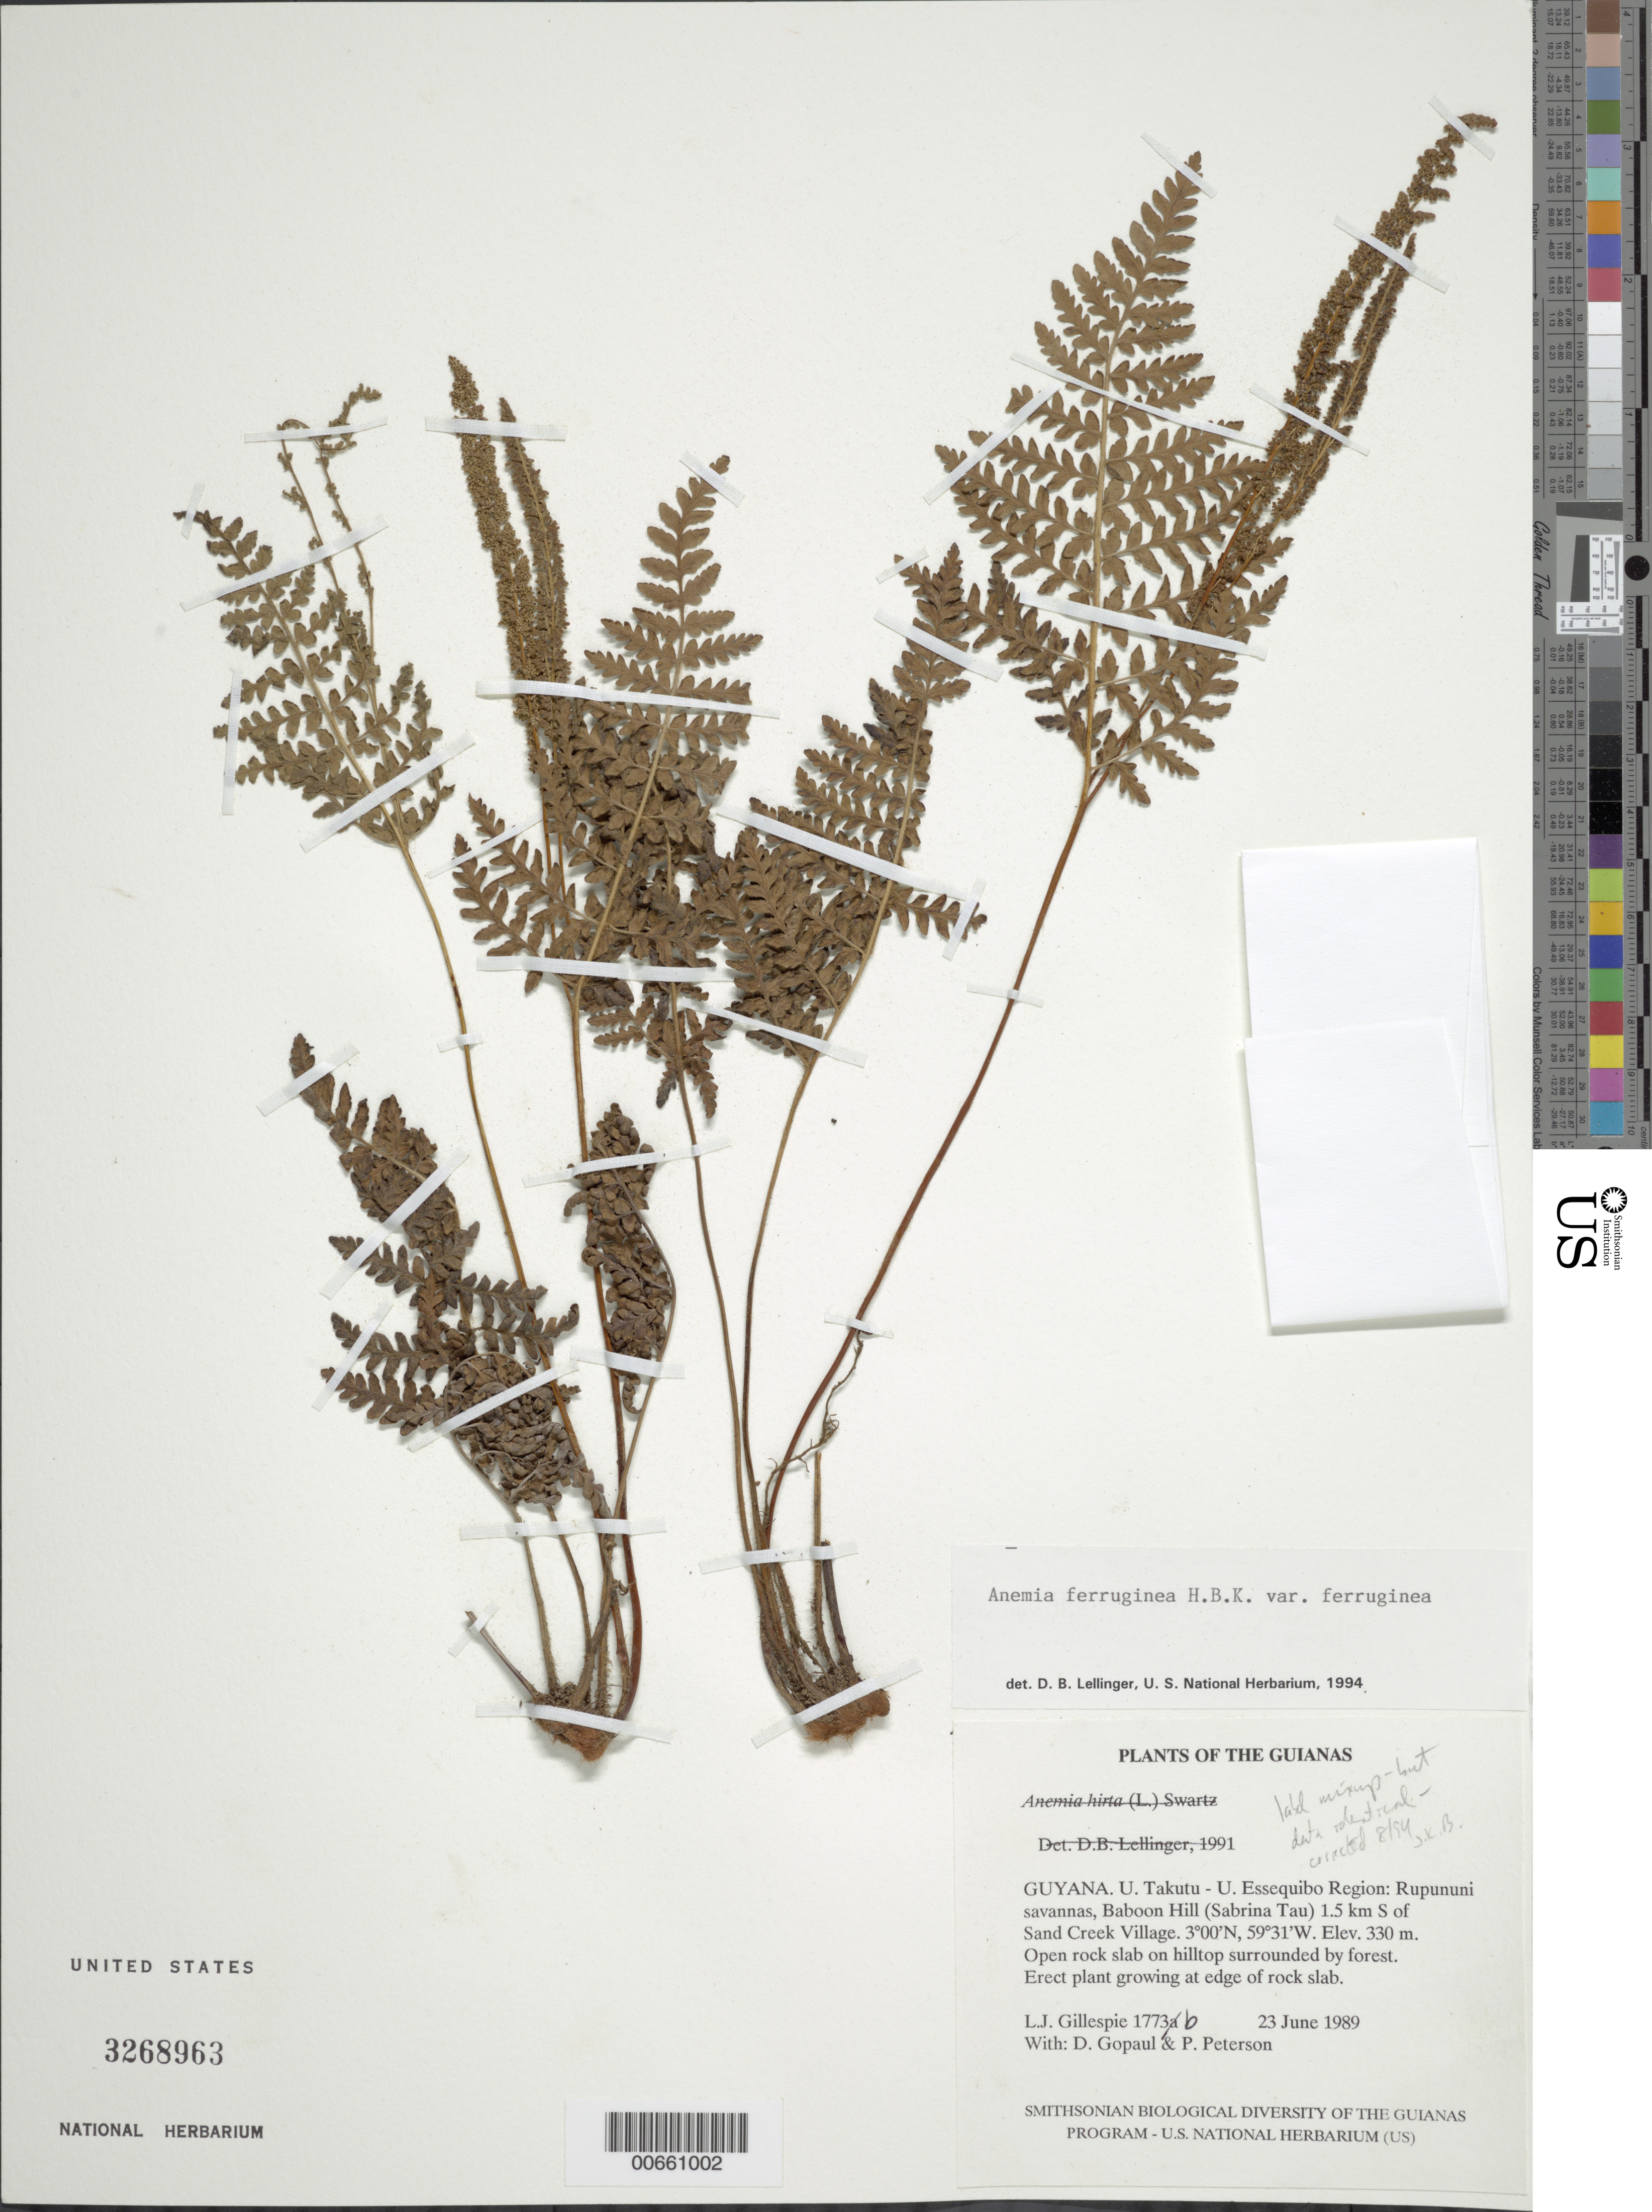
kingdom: Plantae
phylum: Tracheophyta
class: Polypodiopsida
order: Schizaeales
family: Anemiaceae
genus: Anemia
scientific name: Anemia ferruginea var. ferruginea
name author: Kunth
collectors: L. J. Gillespie, D. Gopaul & P. M. Peterson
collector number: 1773 b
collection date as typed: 23 June 1989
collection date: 1989-06-23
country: Guyana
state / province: U. Takutu-U. Essequibo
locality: Rupununi savannas, Baboon Hill (Sabrina Tau) 1.5 km S of Sand Creek Village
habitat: Open rock slab on hilltop surrounded by forest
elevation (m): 330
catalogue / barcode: US 3268963